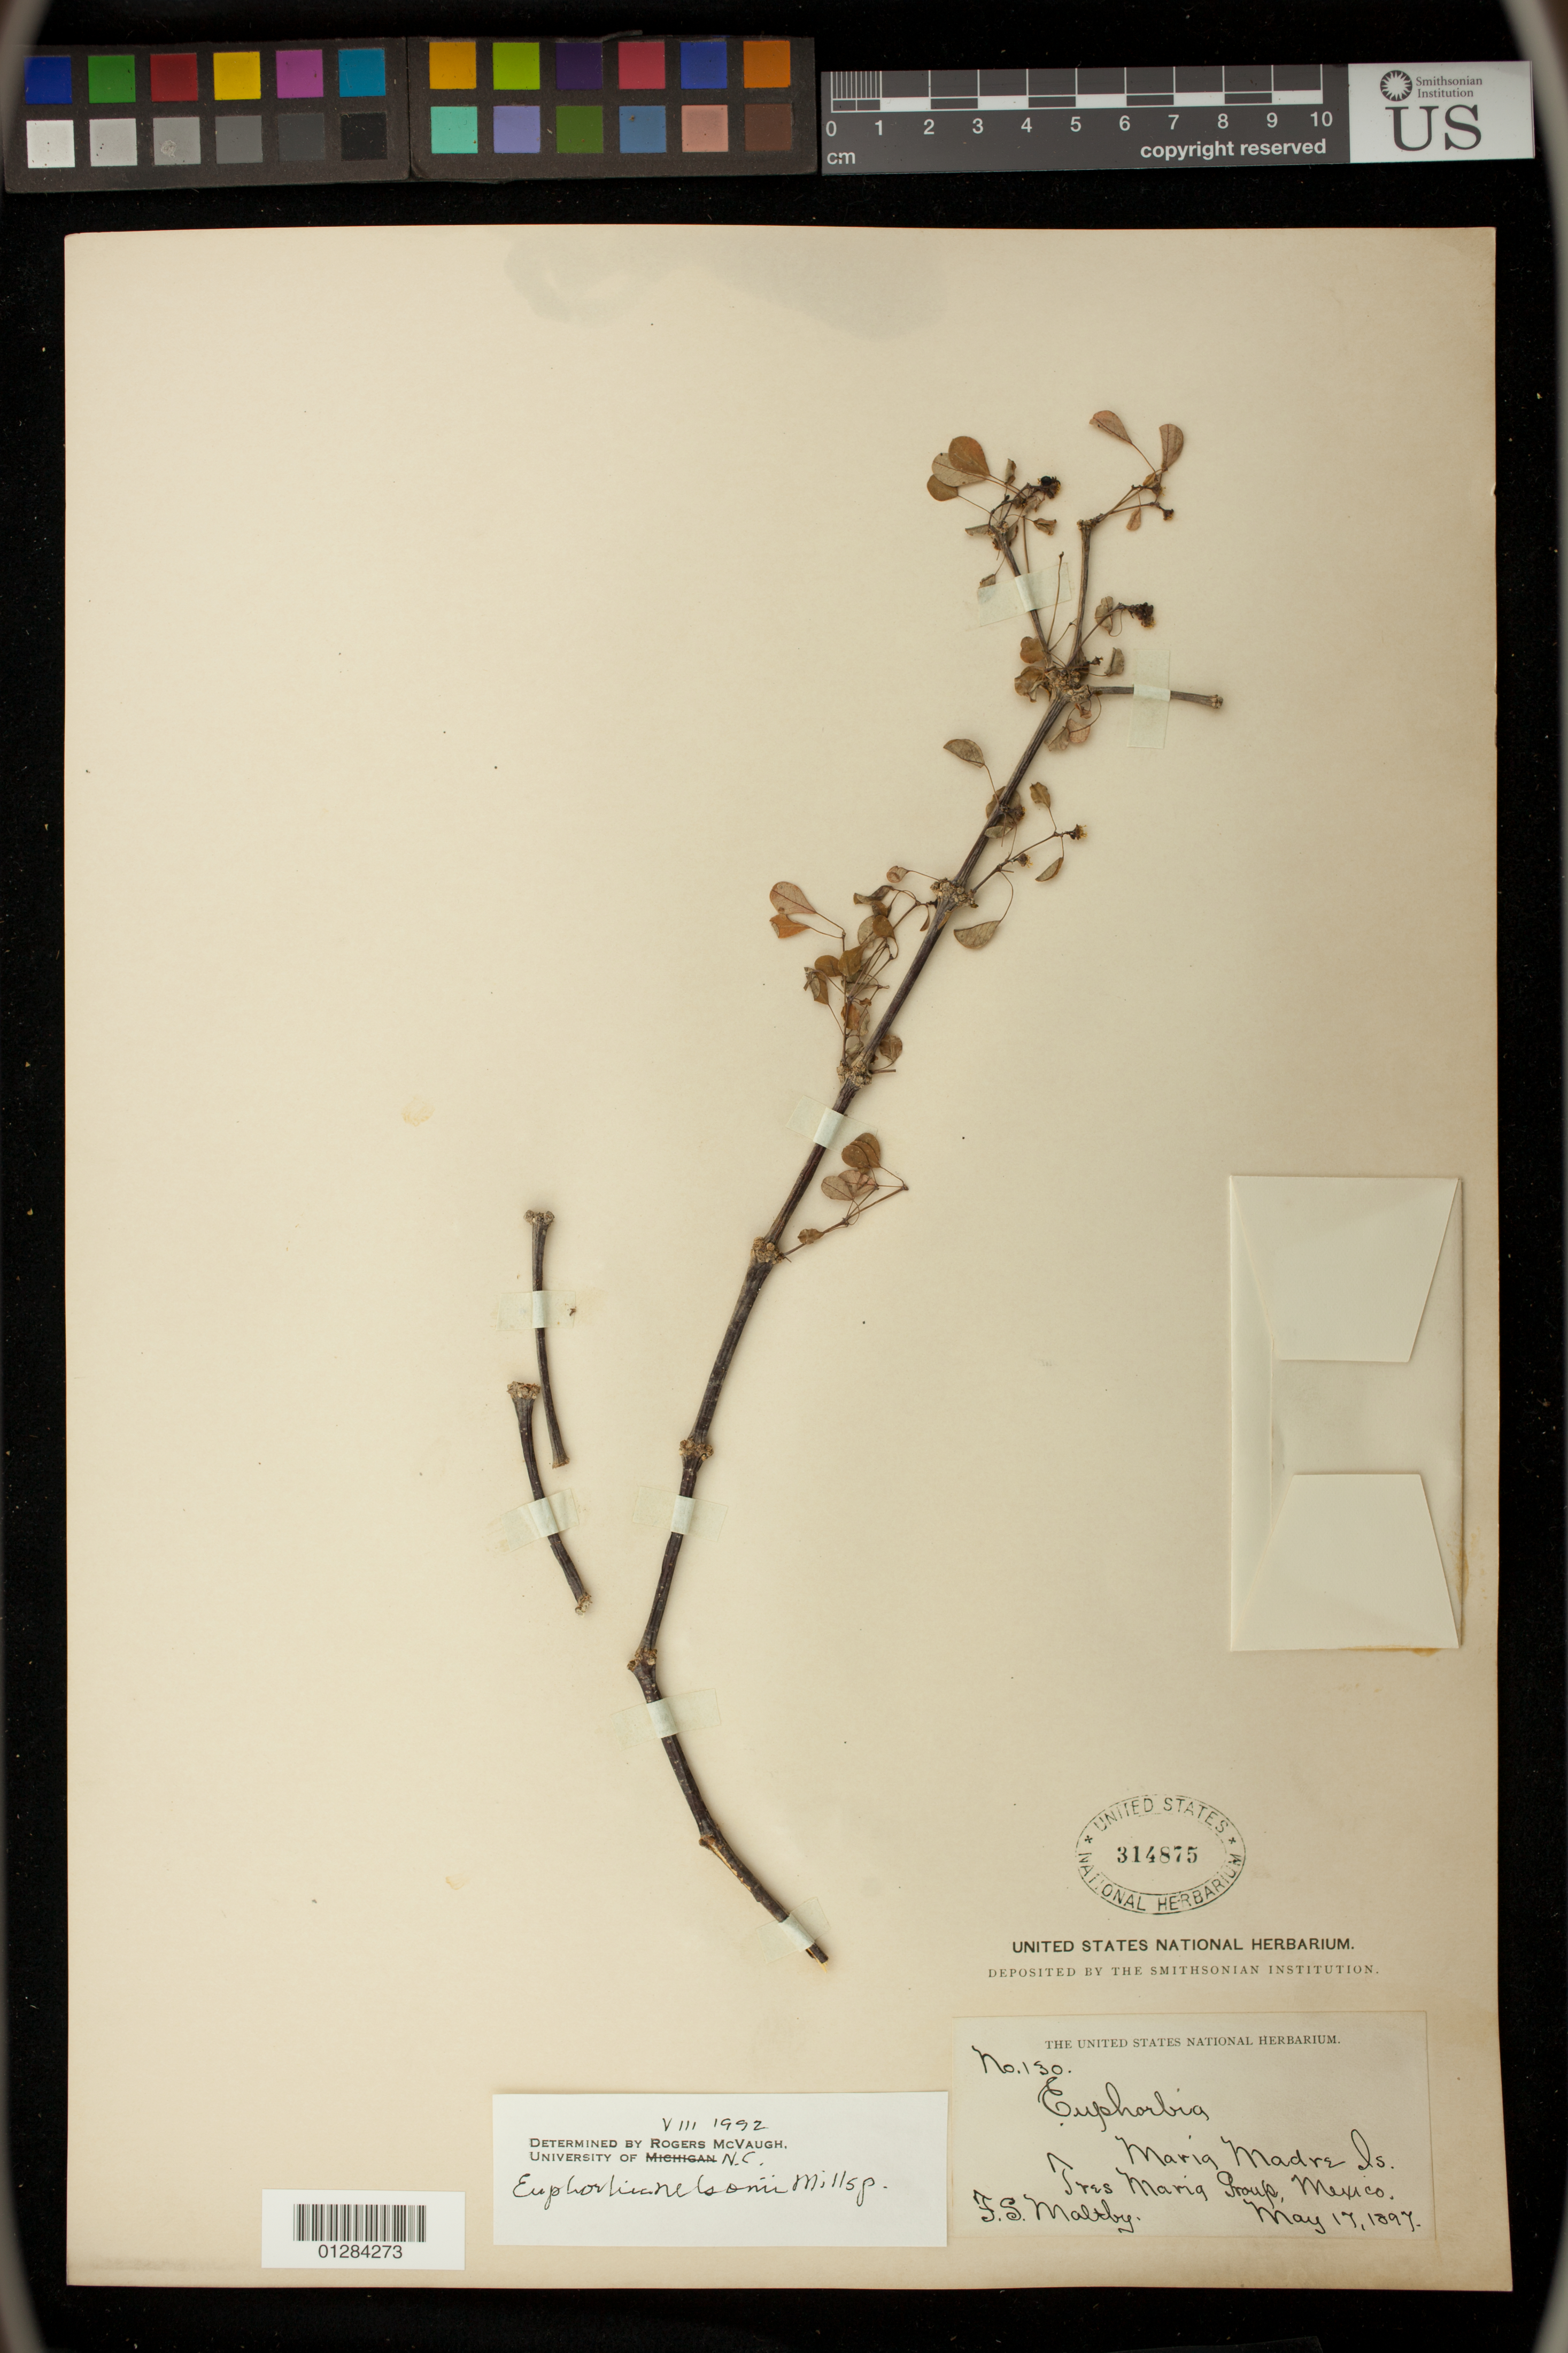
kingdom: Plantae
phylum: Tracheophyta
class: Magnoliopsida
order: Malpighiales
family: Euphorbiaceae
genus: Euphorbia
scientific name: Euphorbia schlechtendalii var. schlechtendalii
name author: Boiss.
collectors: T. S. Maltby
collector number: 130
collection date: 1897-05-17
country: Mexico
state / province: Nayarit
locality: Maria Madre Island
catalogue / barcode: US 314875